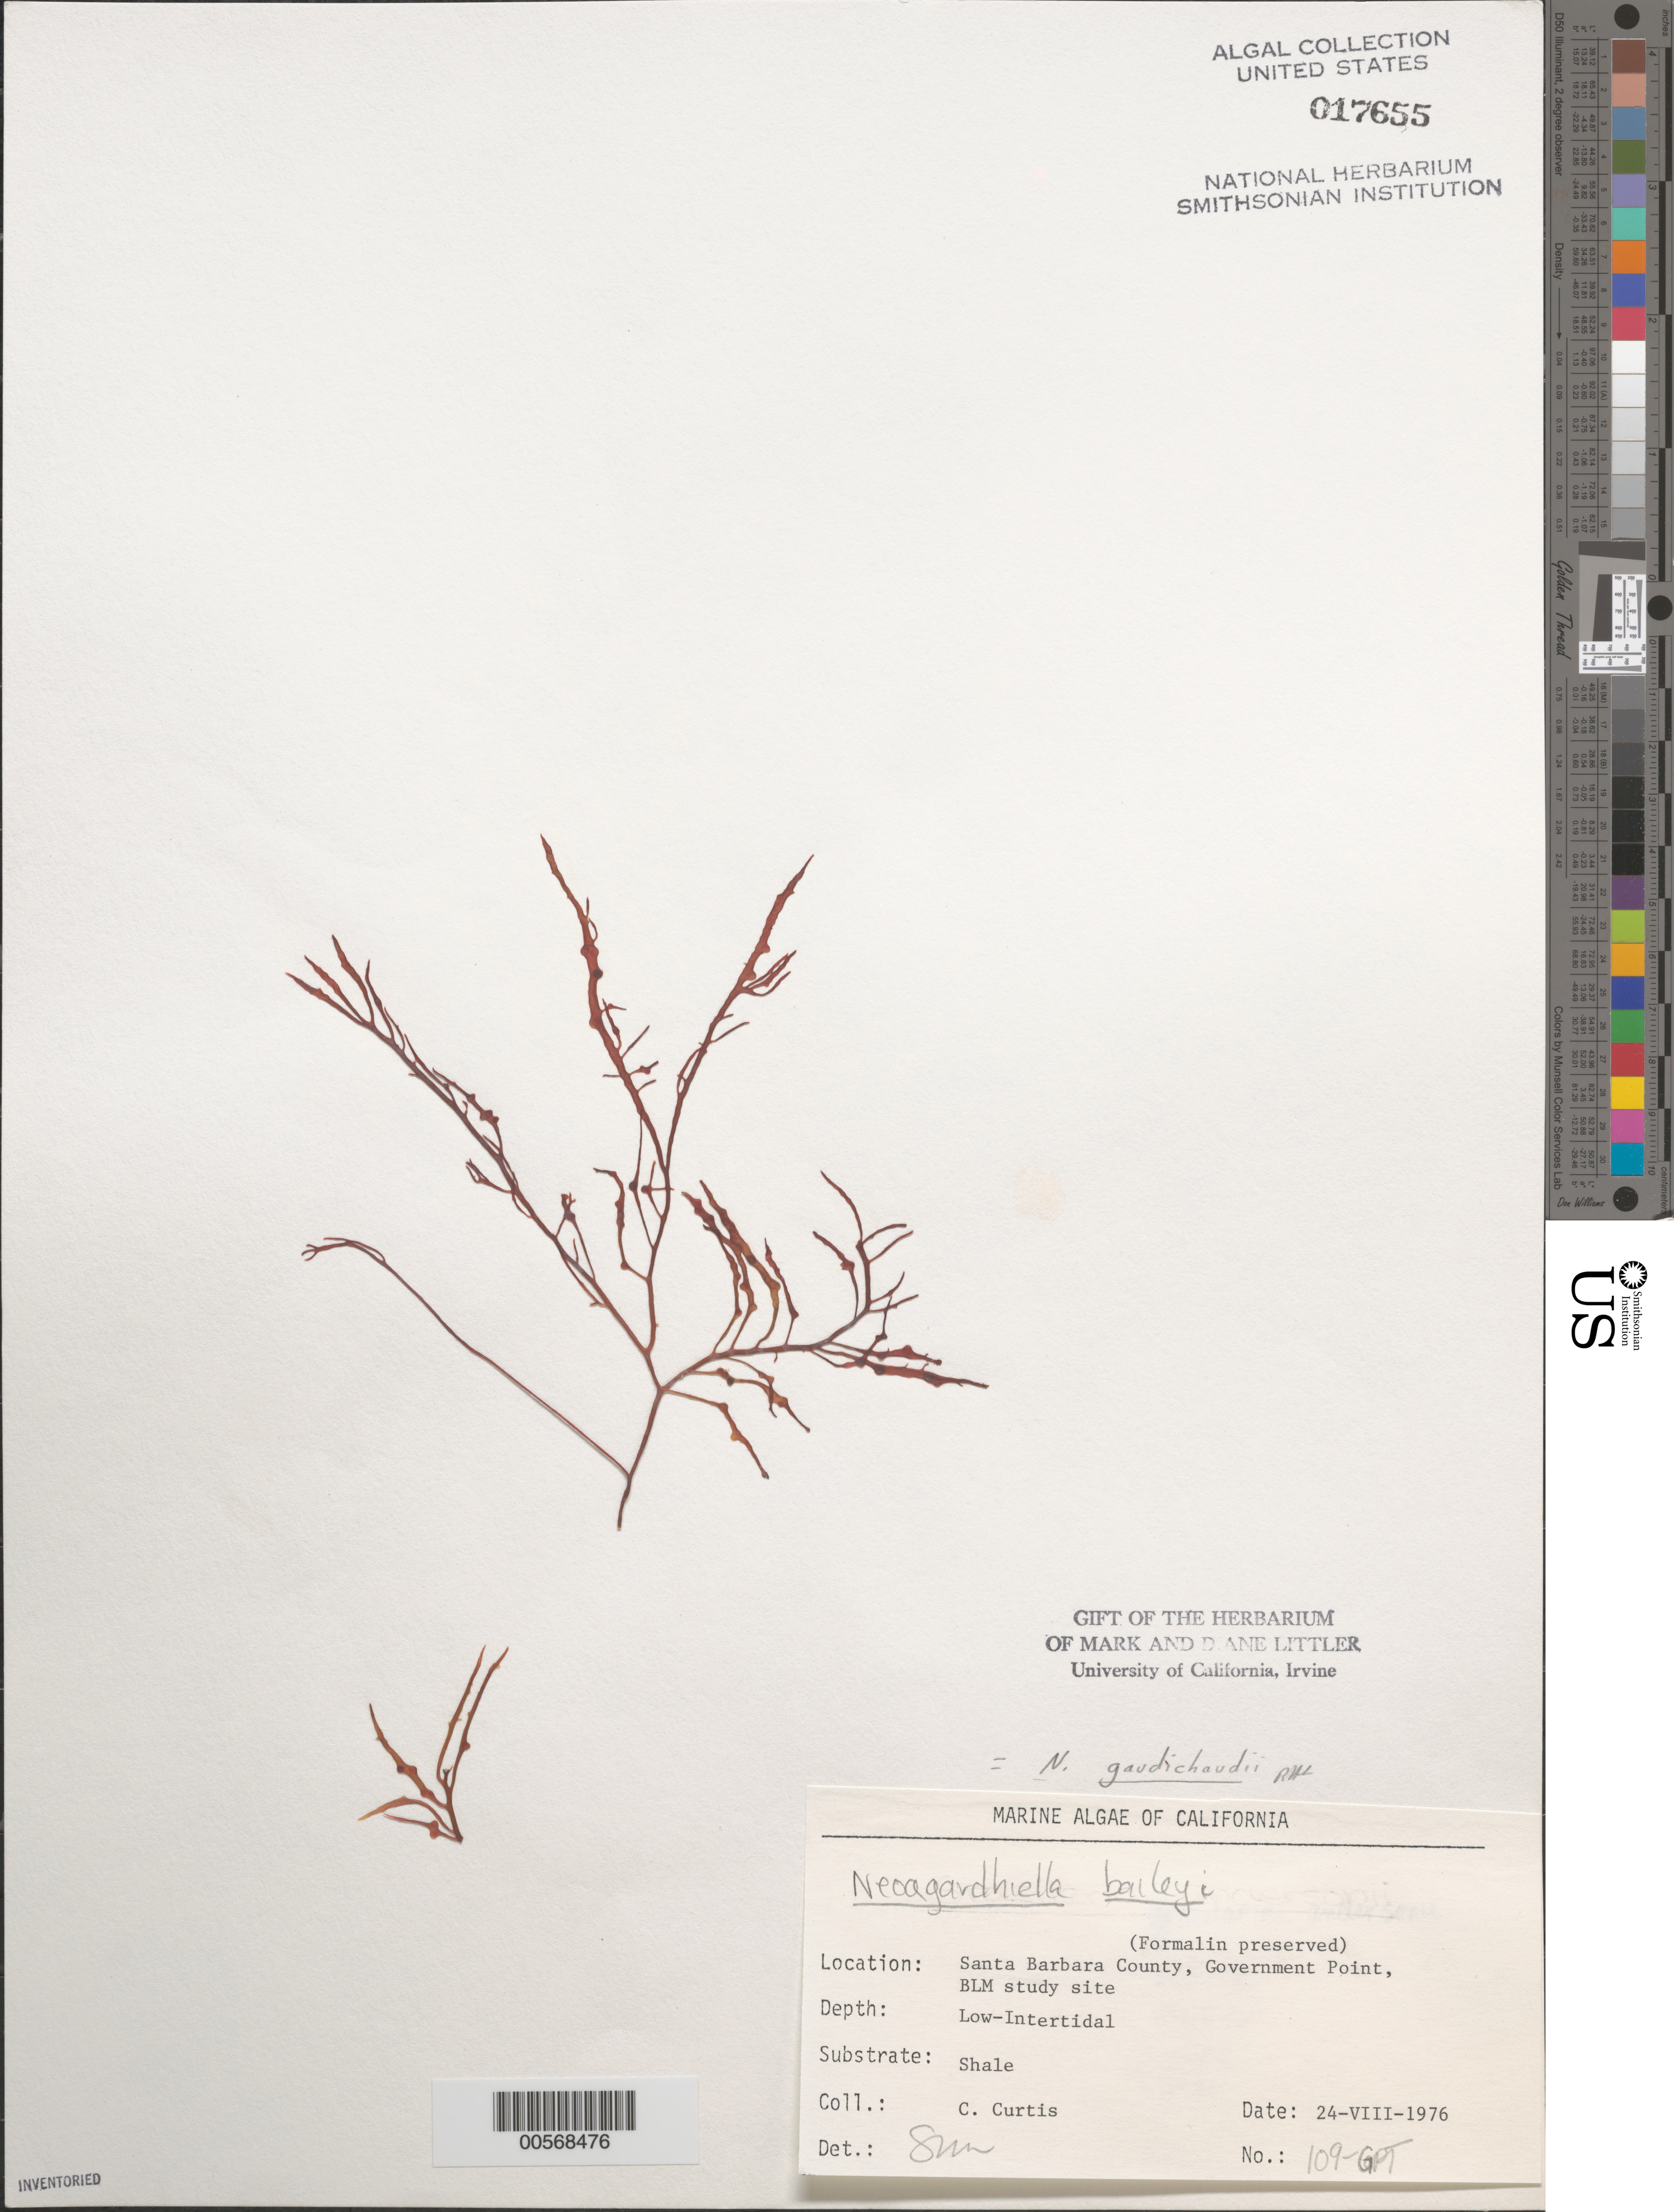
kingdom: Plantae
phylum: Rhodophyta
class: Florideophyceae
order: Gigartinales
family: Solieriaceae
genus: Sarcodiotheca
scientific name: Sarcodiotheca gaudichaudii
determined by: Algae name updating Project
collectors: C. Curtis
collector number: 109-gpt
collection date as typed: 24 Aug 1976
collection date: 1976-08-24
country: United States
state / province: California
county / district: Santa Barbara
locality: Government Point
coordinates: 34 26'31"N, 120 24'06"W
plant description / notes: BLM-SOCALBIGHT Rocky Intertidal Survey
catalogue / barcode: US 17655